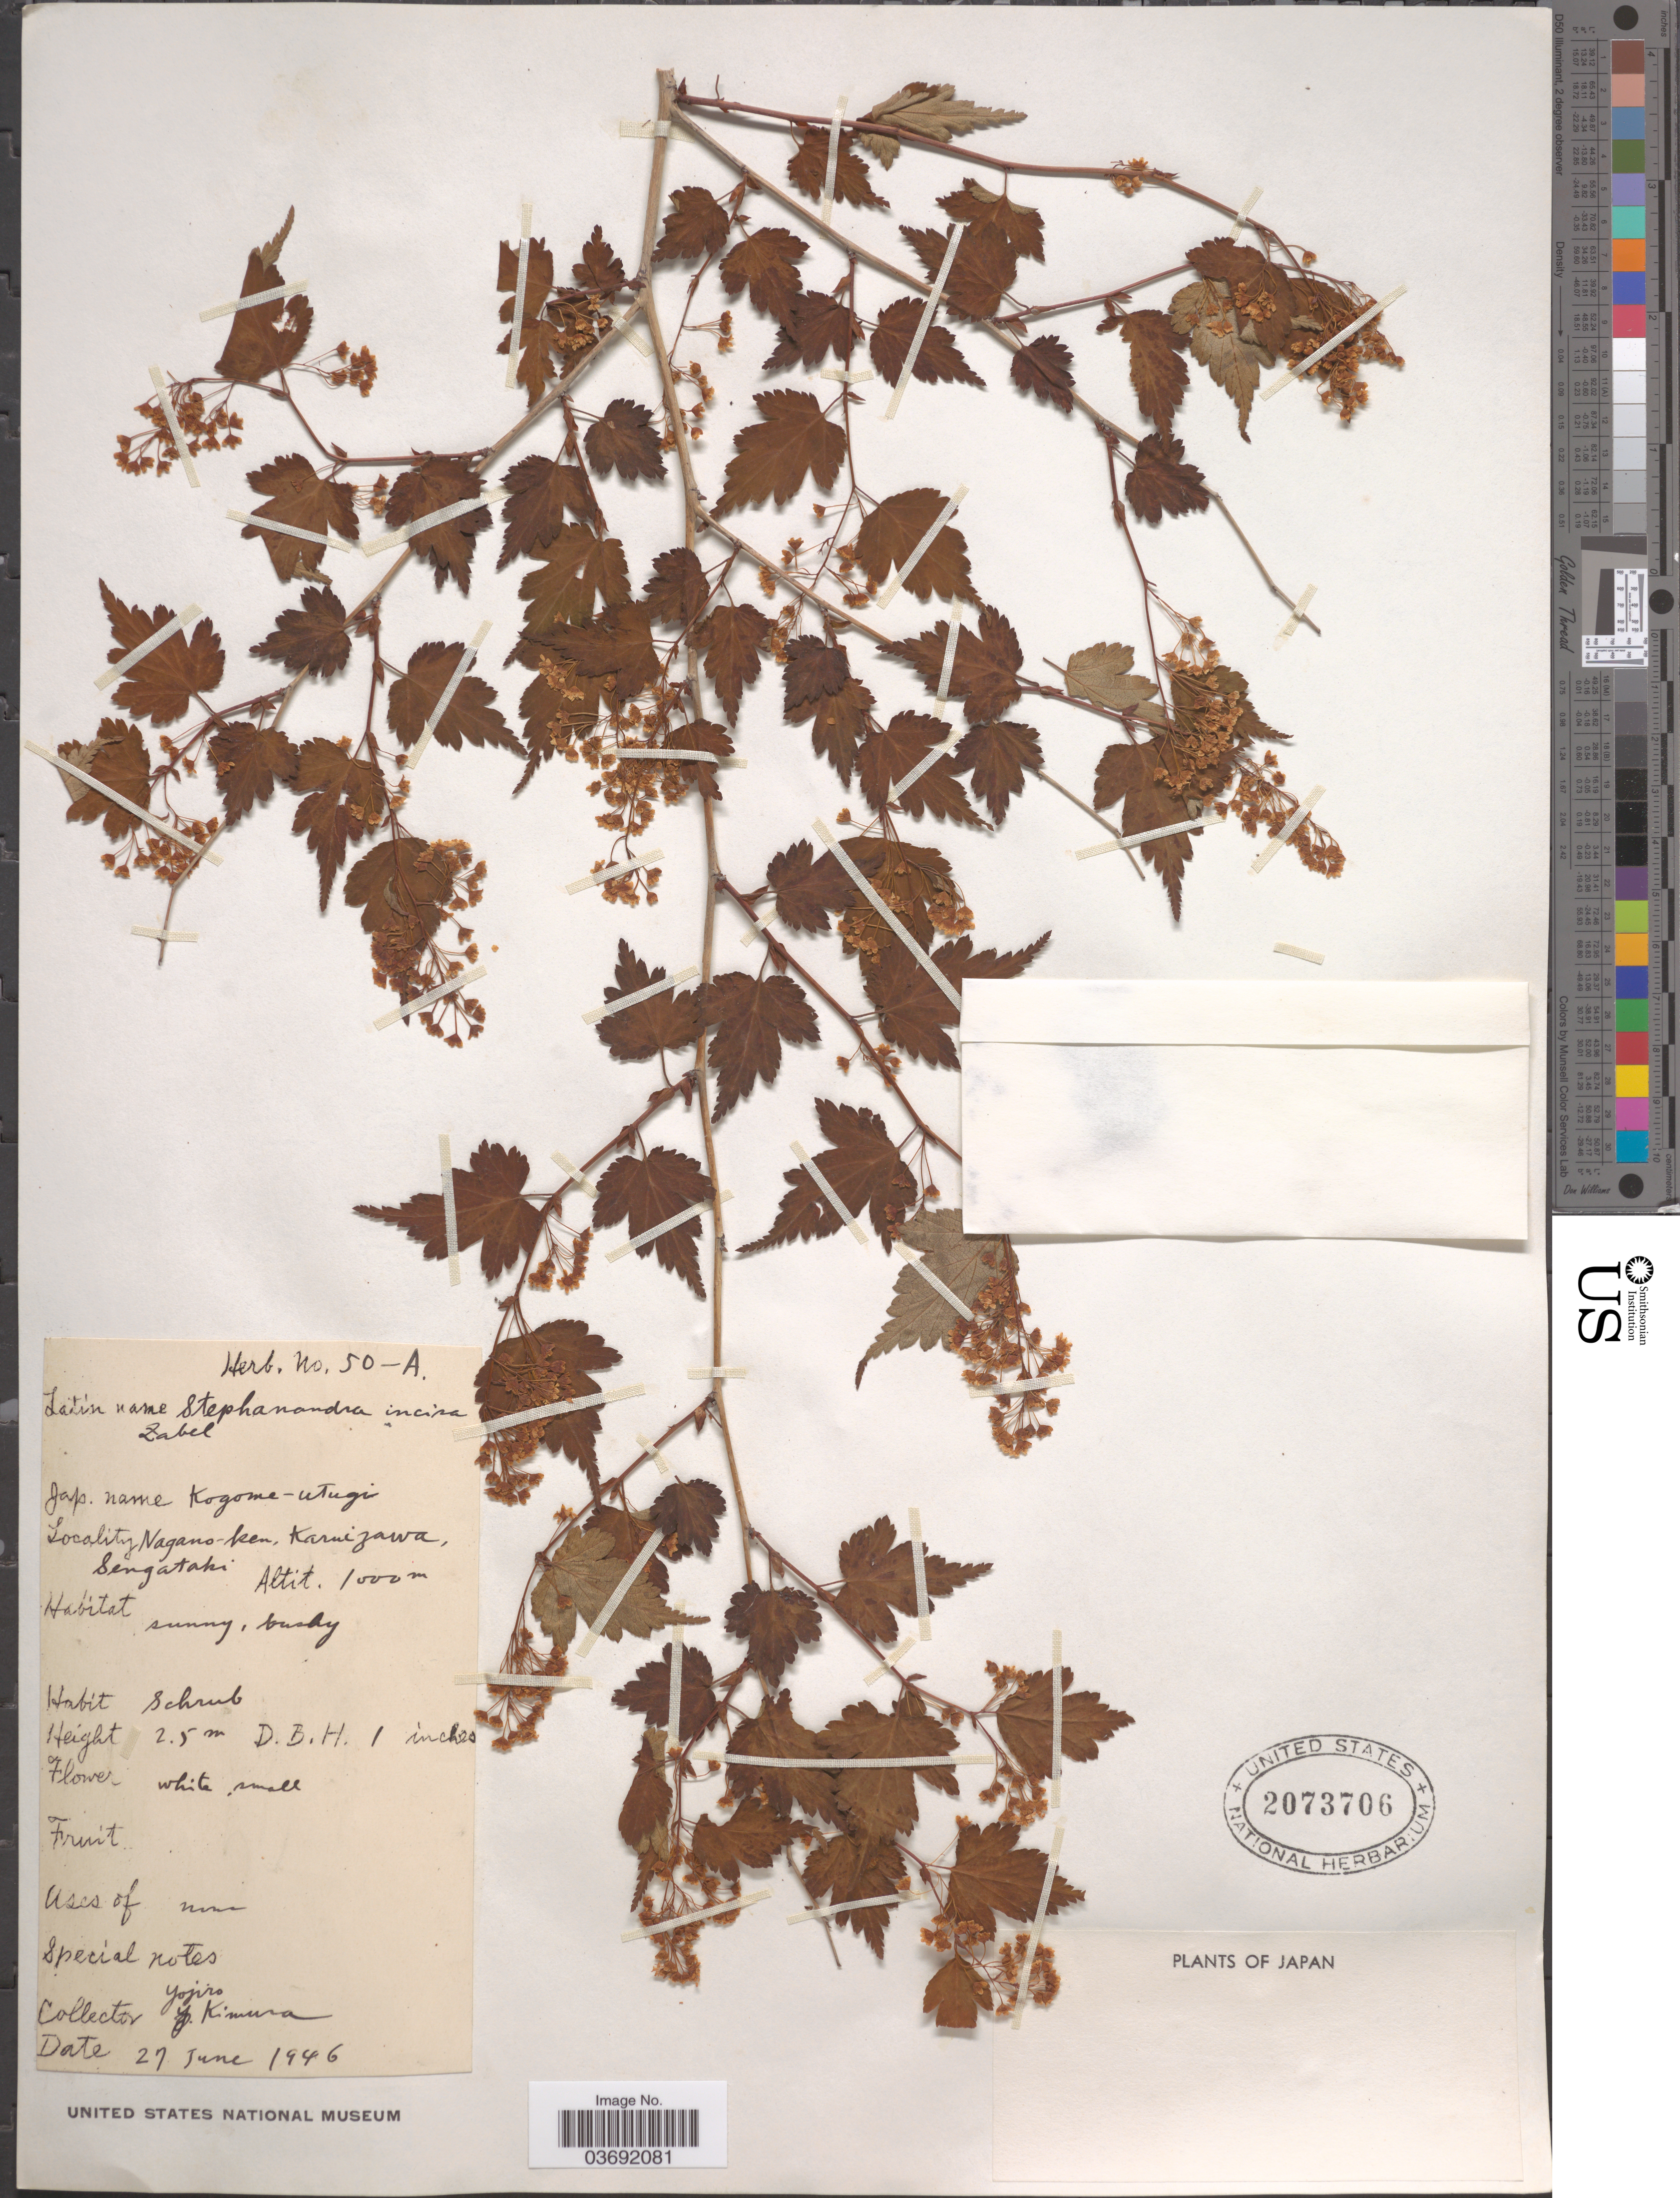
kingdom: Plantae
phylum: Tracheophyta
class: Magnoliopsida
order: Rosales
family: Rosaceae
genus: Neillia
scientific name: Neillia incisa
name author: (Thunb.) S.H. Oh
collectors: Y. Kimura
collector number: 50-A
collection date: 1946-06-27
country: Japan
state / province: Nagano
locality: Nagano-ken, Karuizawa, Sengataki.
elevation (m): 1000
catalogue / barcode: US 2073706